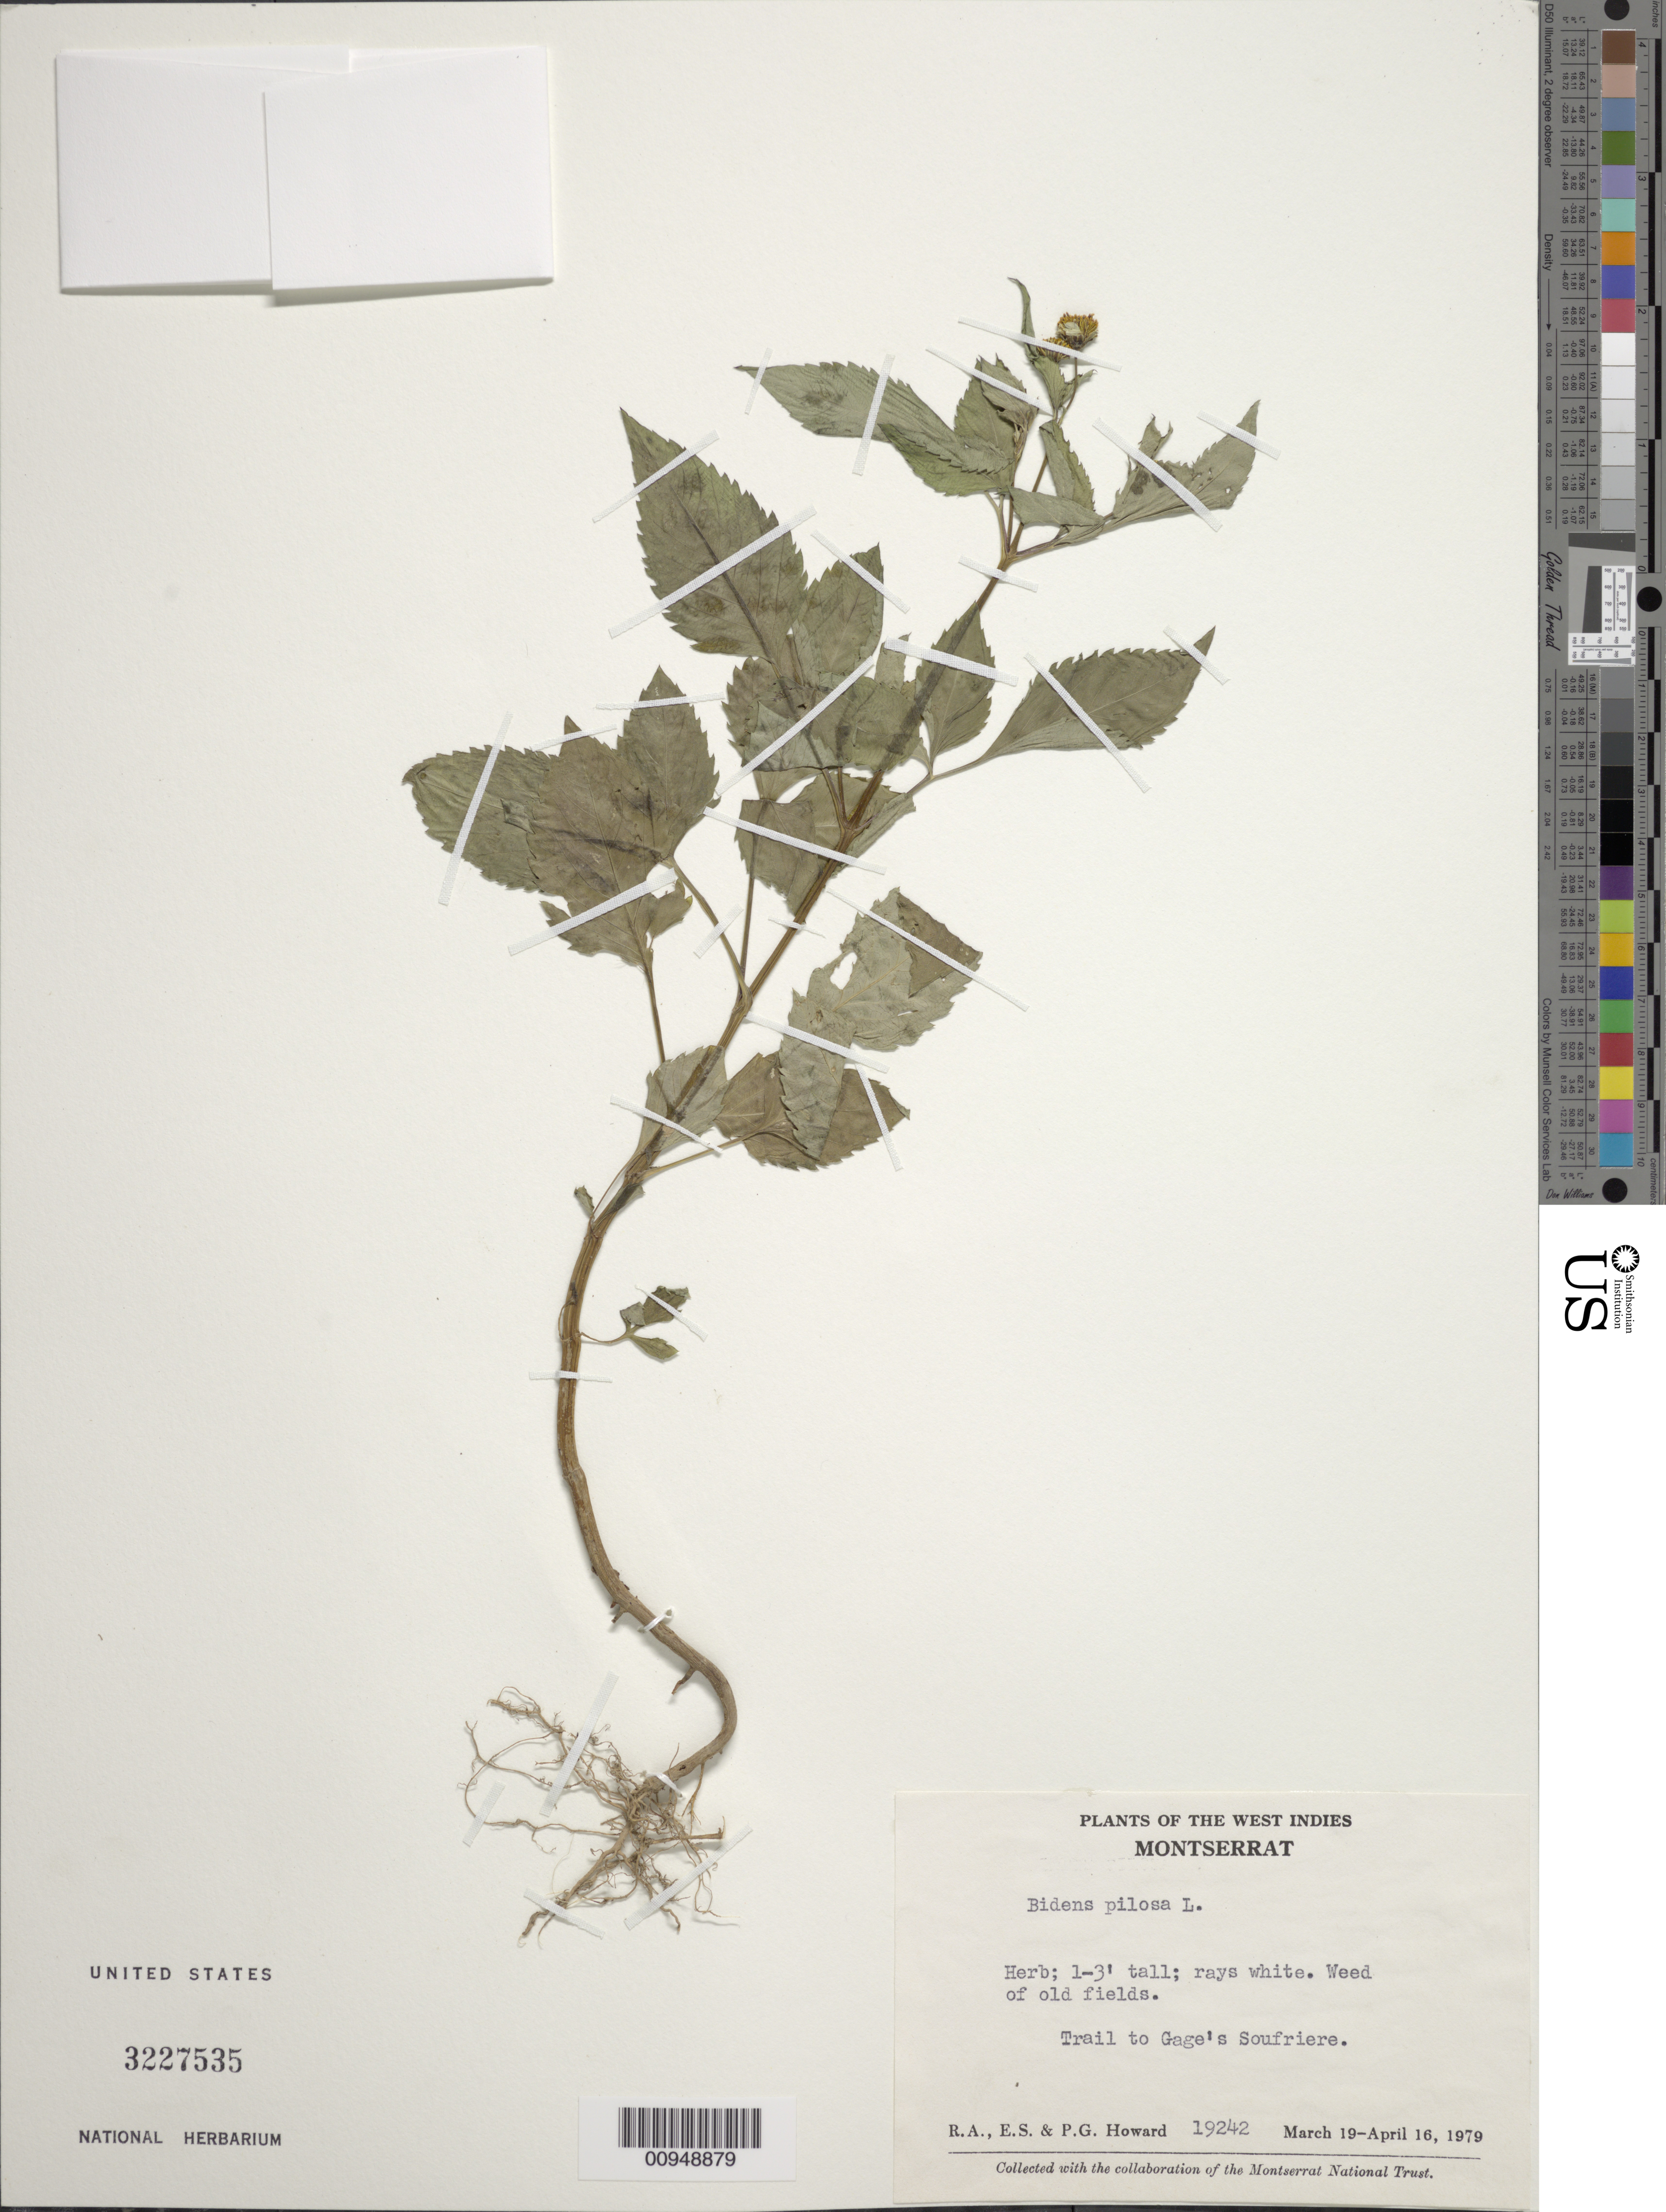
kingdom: Plantae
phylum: Tracheophyta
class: Magnoliopsida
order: Asterales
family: Asteraceae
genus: Bidens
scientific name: Bidens pilosa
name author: L.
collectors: R. A. Howard, E. S. Howard & P. Howard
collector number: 19242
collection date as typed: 19 Mar 1979 to 16 Apr 1979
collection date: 1979-03-19/1979-04-16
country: Montserrat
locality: Trail to Gage's Soufriere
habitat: Old fields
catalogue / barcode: US 3227535